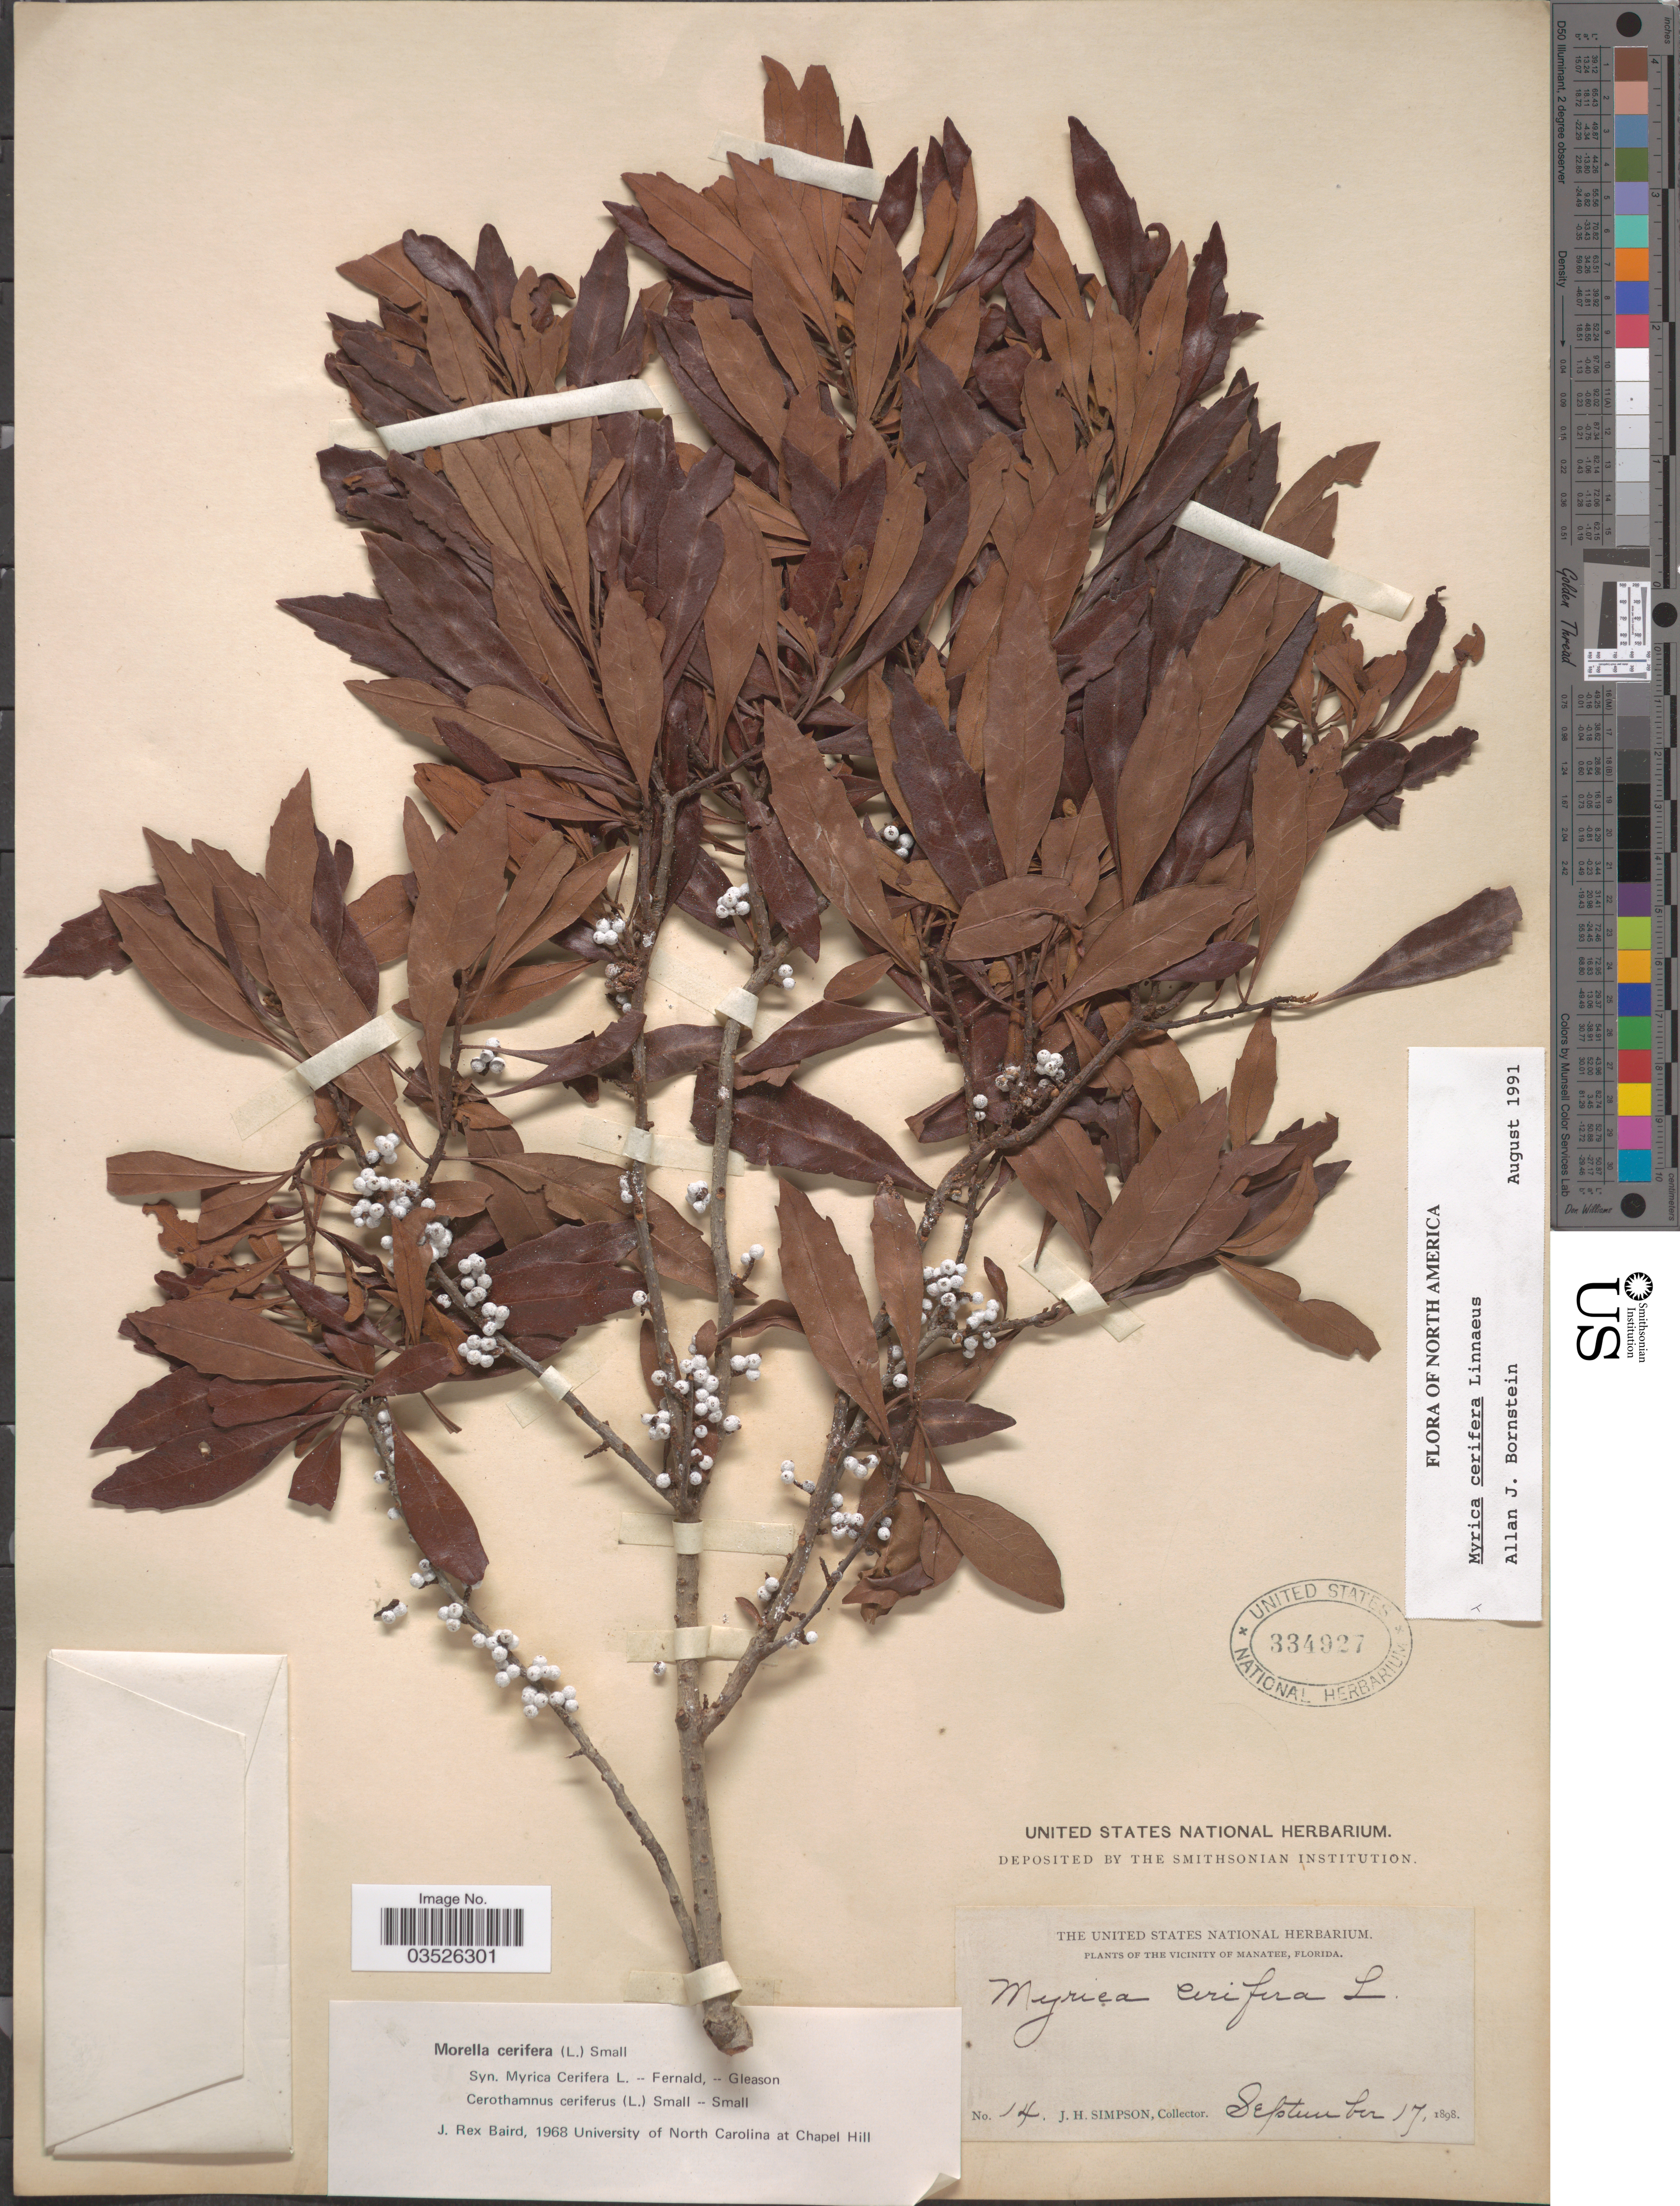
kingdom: Plantae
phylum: Tracheophyta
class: Magnoliopsida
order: Fagales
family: Myricaceae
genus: Morella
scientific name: Morella cerifera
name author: (L.) Small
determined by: Baird, James Rex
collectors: J. H. Simpson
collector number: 14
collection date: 1898-09-17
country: United States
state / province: Florida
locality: The vicinity of Manatee.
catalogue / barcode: US 334927